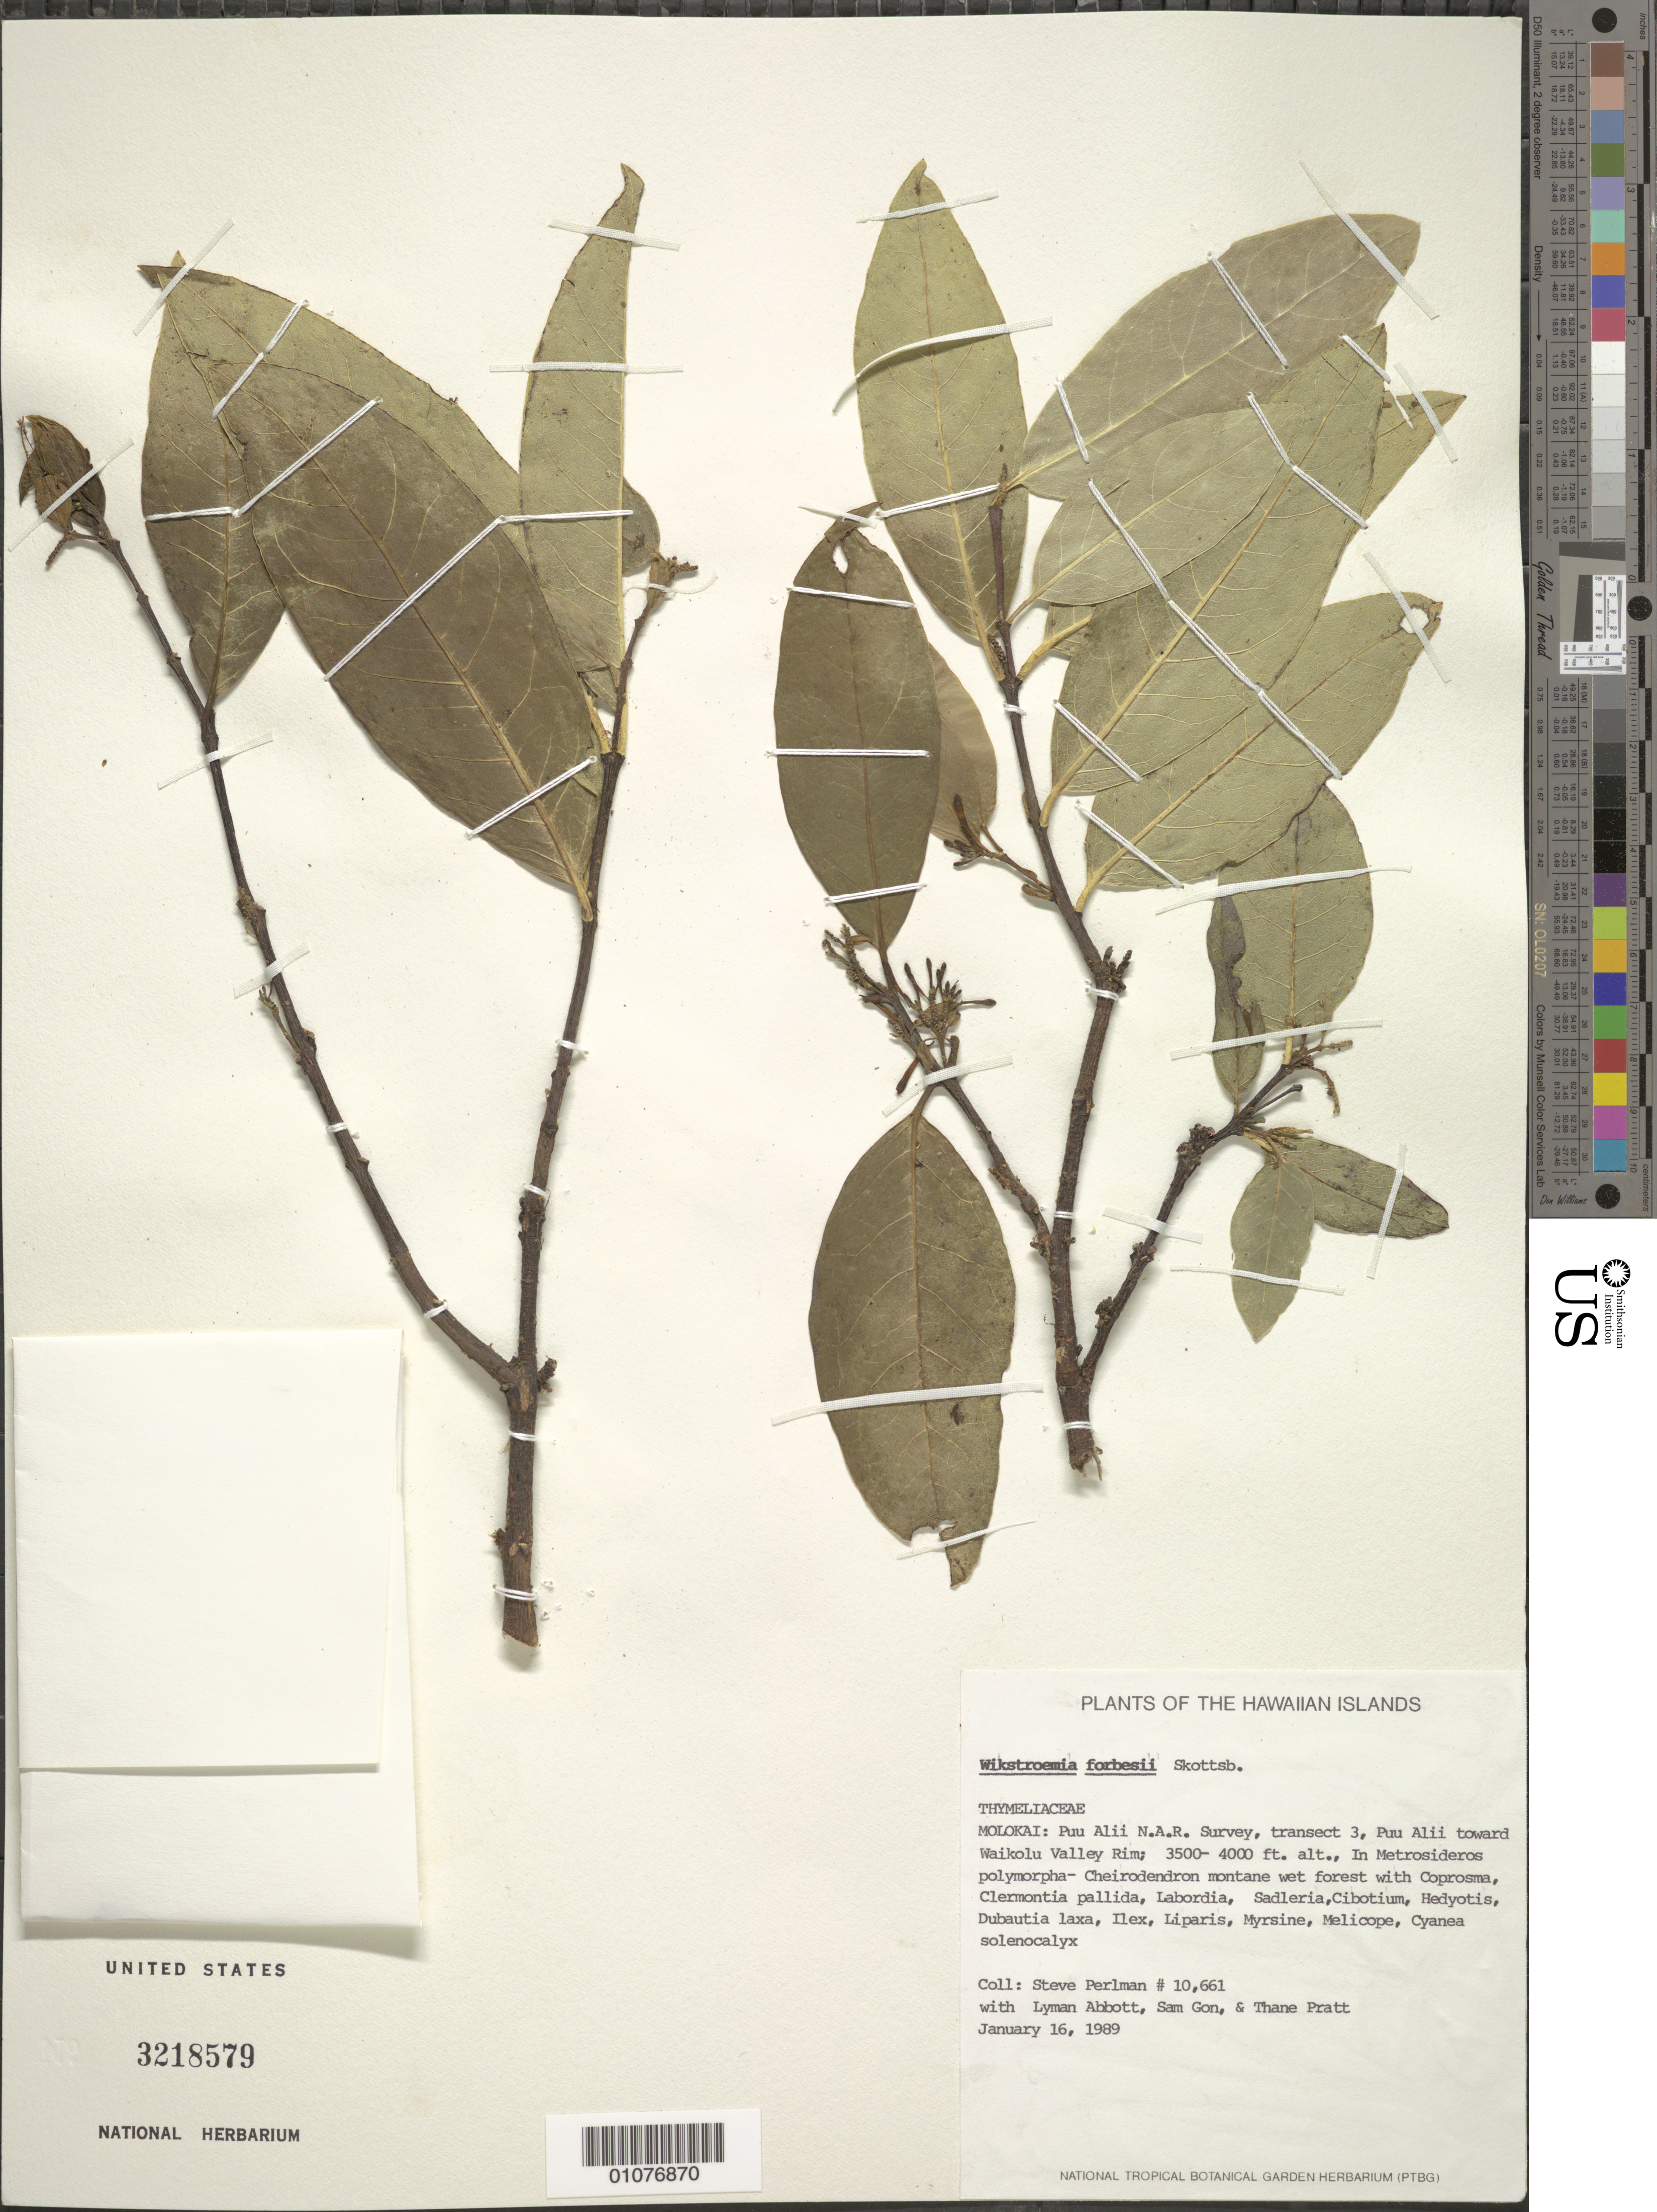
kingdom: Plantae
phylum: Tracheophyta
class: Magnoliopsida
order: Malvales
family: Thymelaeaceae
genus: Wikstroemia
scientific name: Wikstroemia forbesii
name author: Skottsb.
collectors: S. P. Perlman, L. Abbott, S. Gon & T. Pratt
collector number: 10,661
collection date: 1989-01-16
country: United States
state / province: Hawaii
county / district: Maui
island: Moloka'i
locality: Puu Ali N.A.R. Survey, transect 3, Puu Alii toward Waikolu Valley Rim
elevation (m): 1067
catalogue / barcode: US 3218579